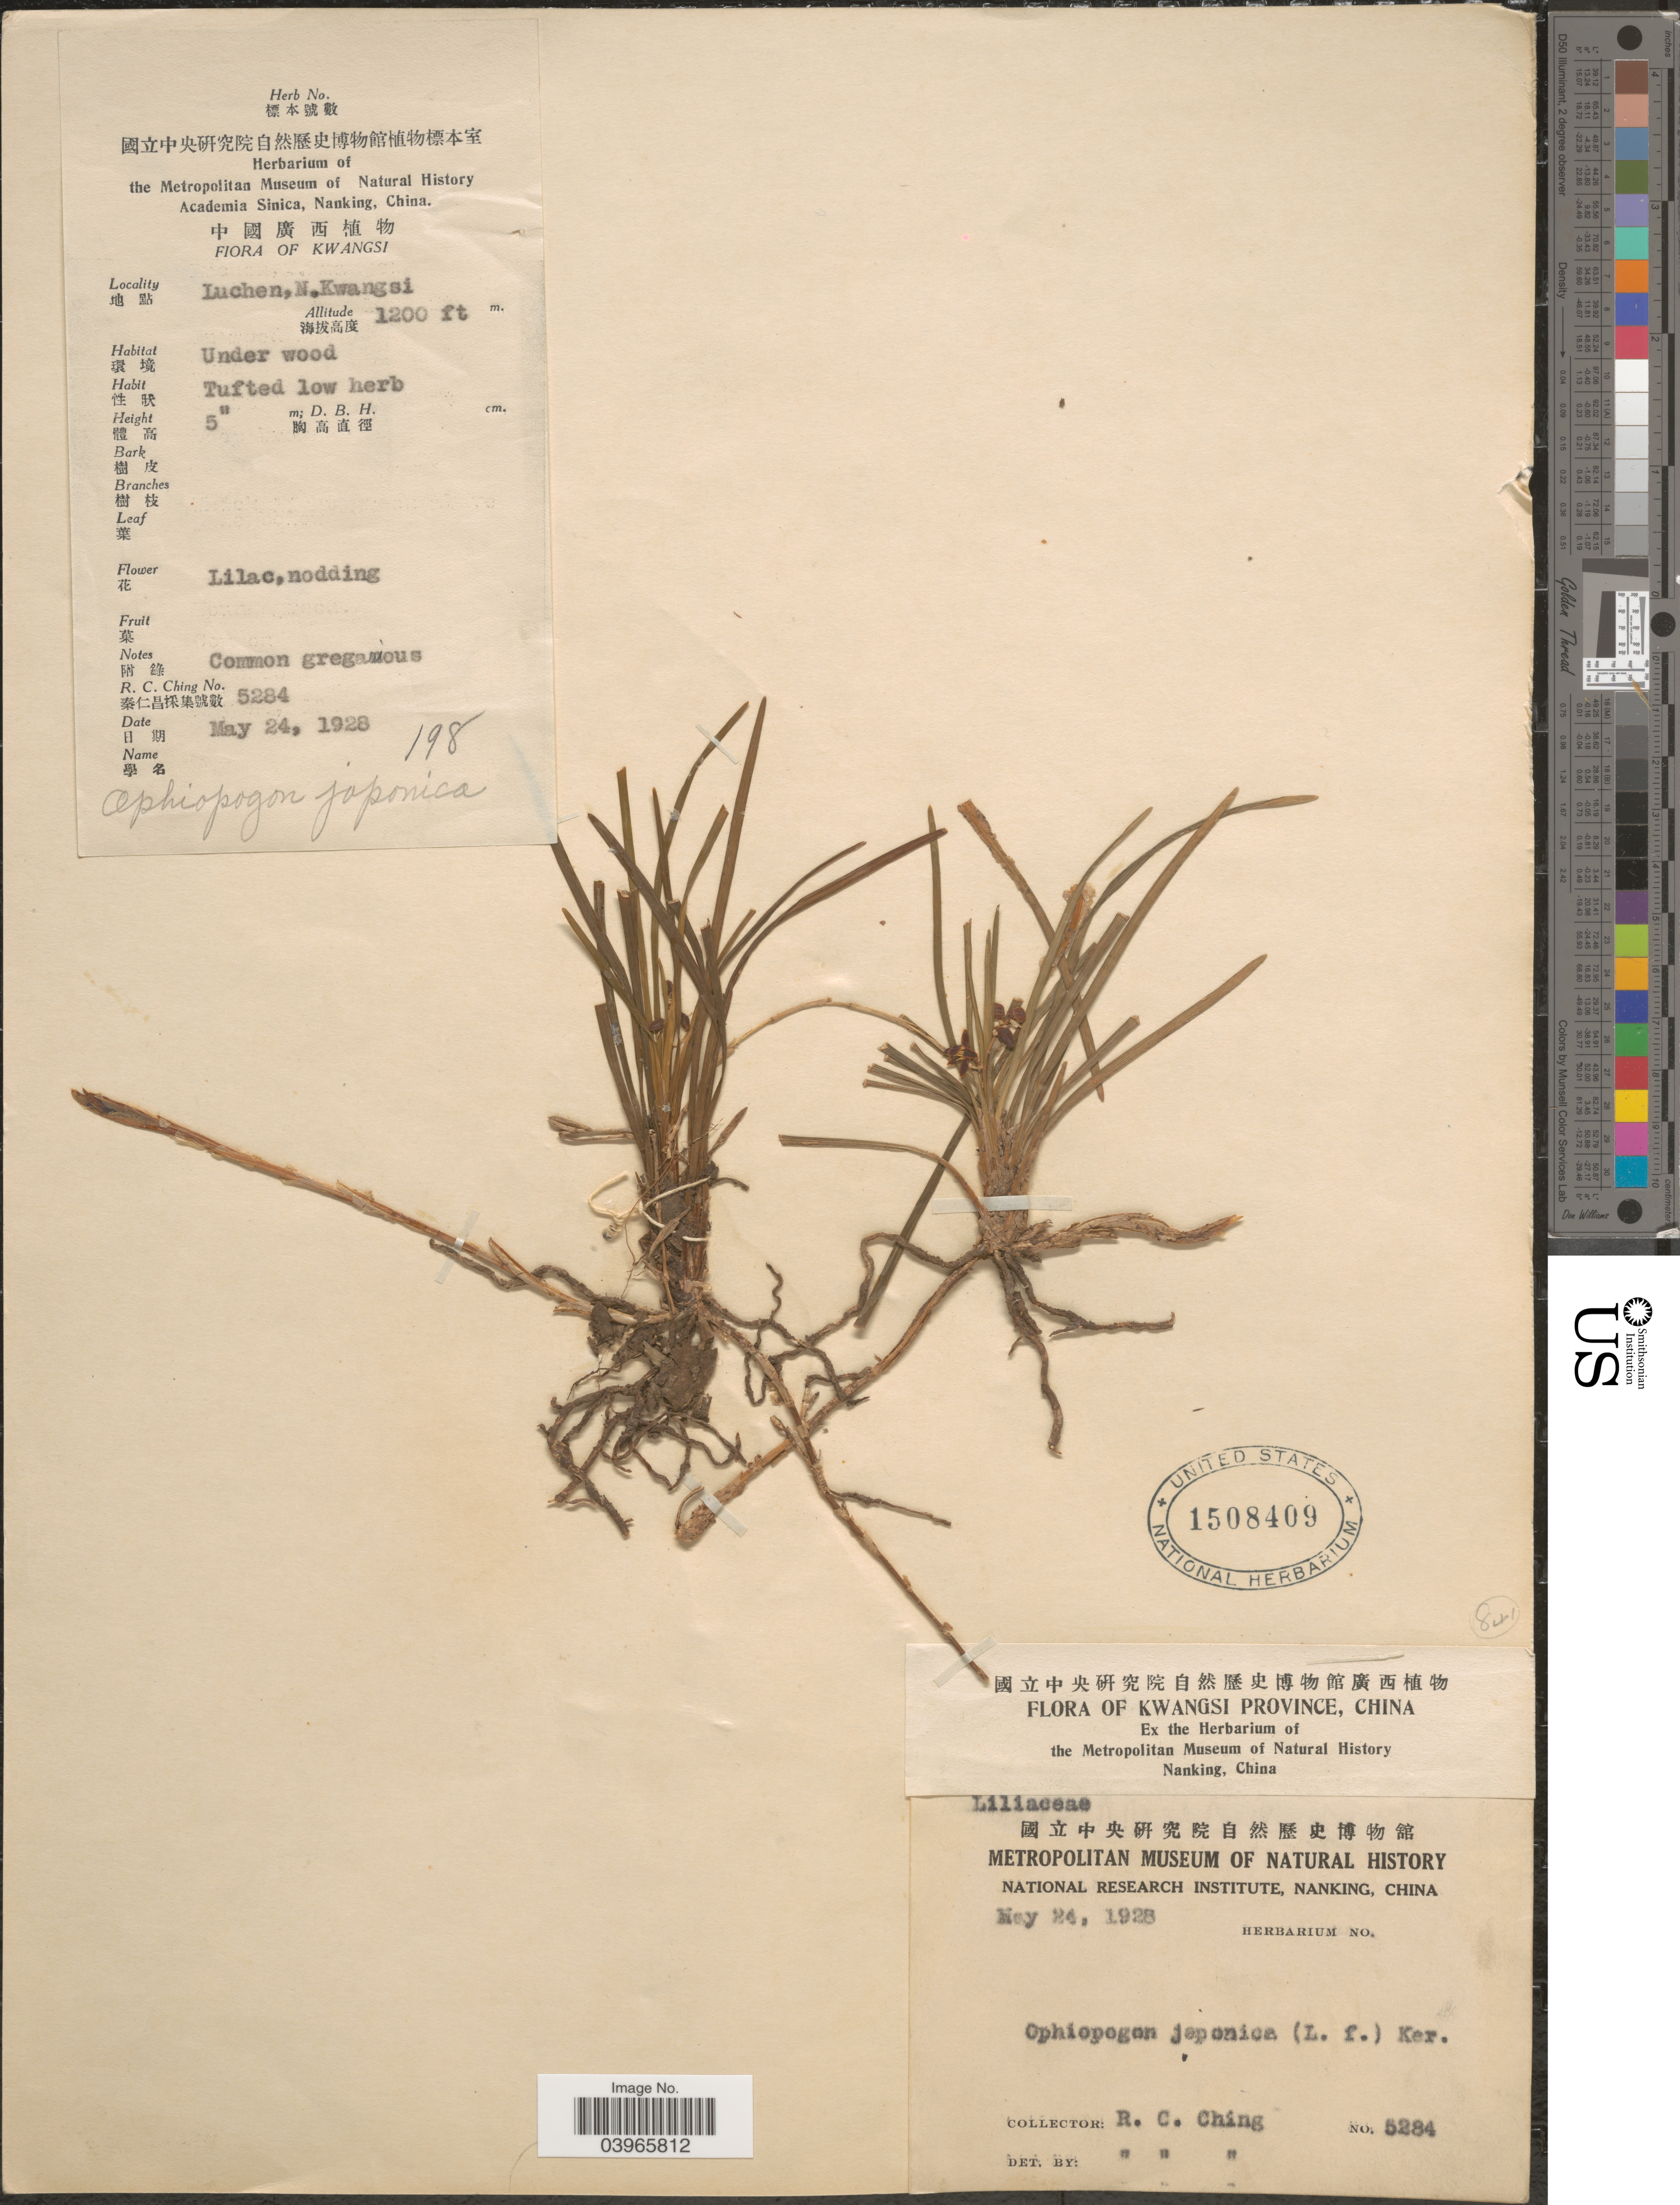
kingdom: Plantae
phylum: Tracheophyta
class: Liliopsida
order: Asparagales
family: Asparagaceae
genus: Ophiopogon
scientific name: Ophiopogon japonicus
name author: (L. f.) Ker Gawl.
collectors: R. C. Ching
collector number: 5284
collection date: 1928-05-24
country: China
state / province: Guangxi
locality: Luchen, N. Kwangsi.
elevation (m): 366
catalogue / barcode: US 1508409